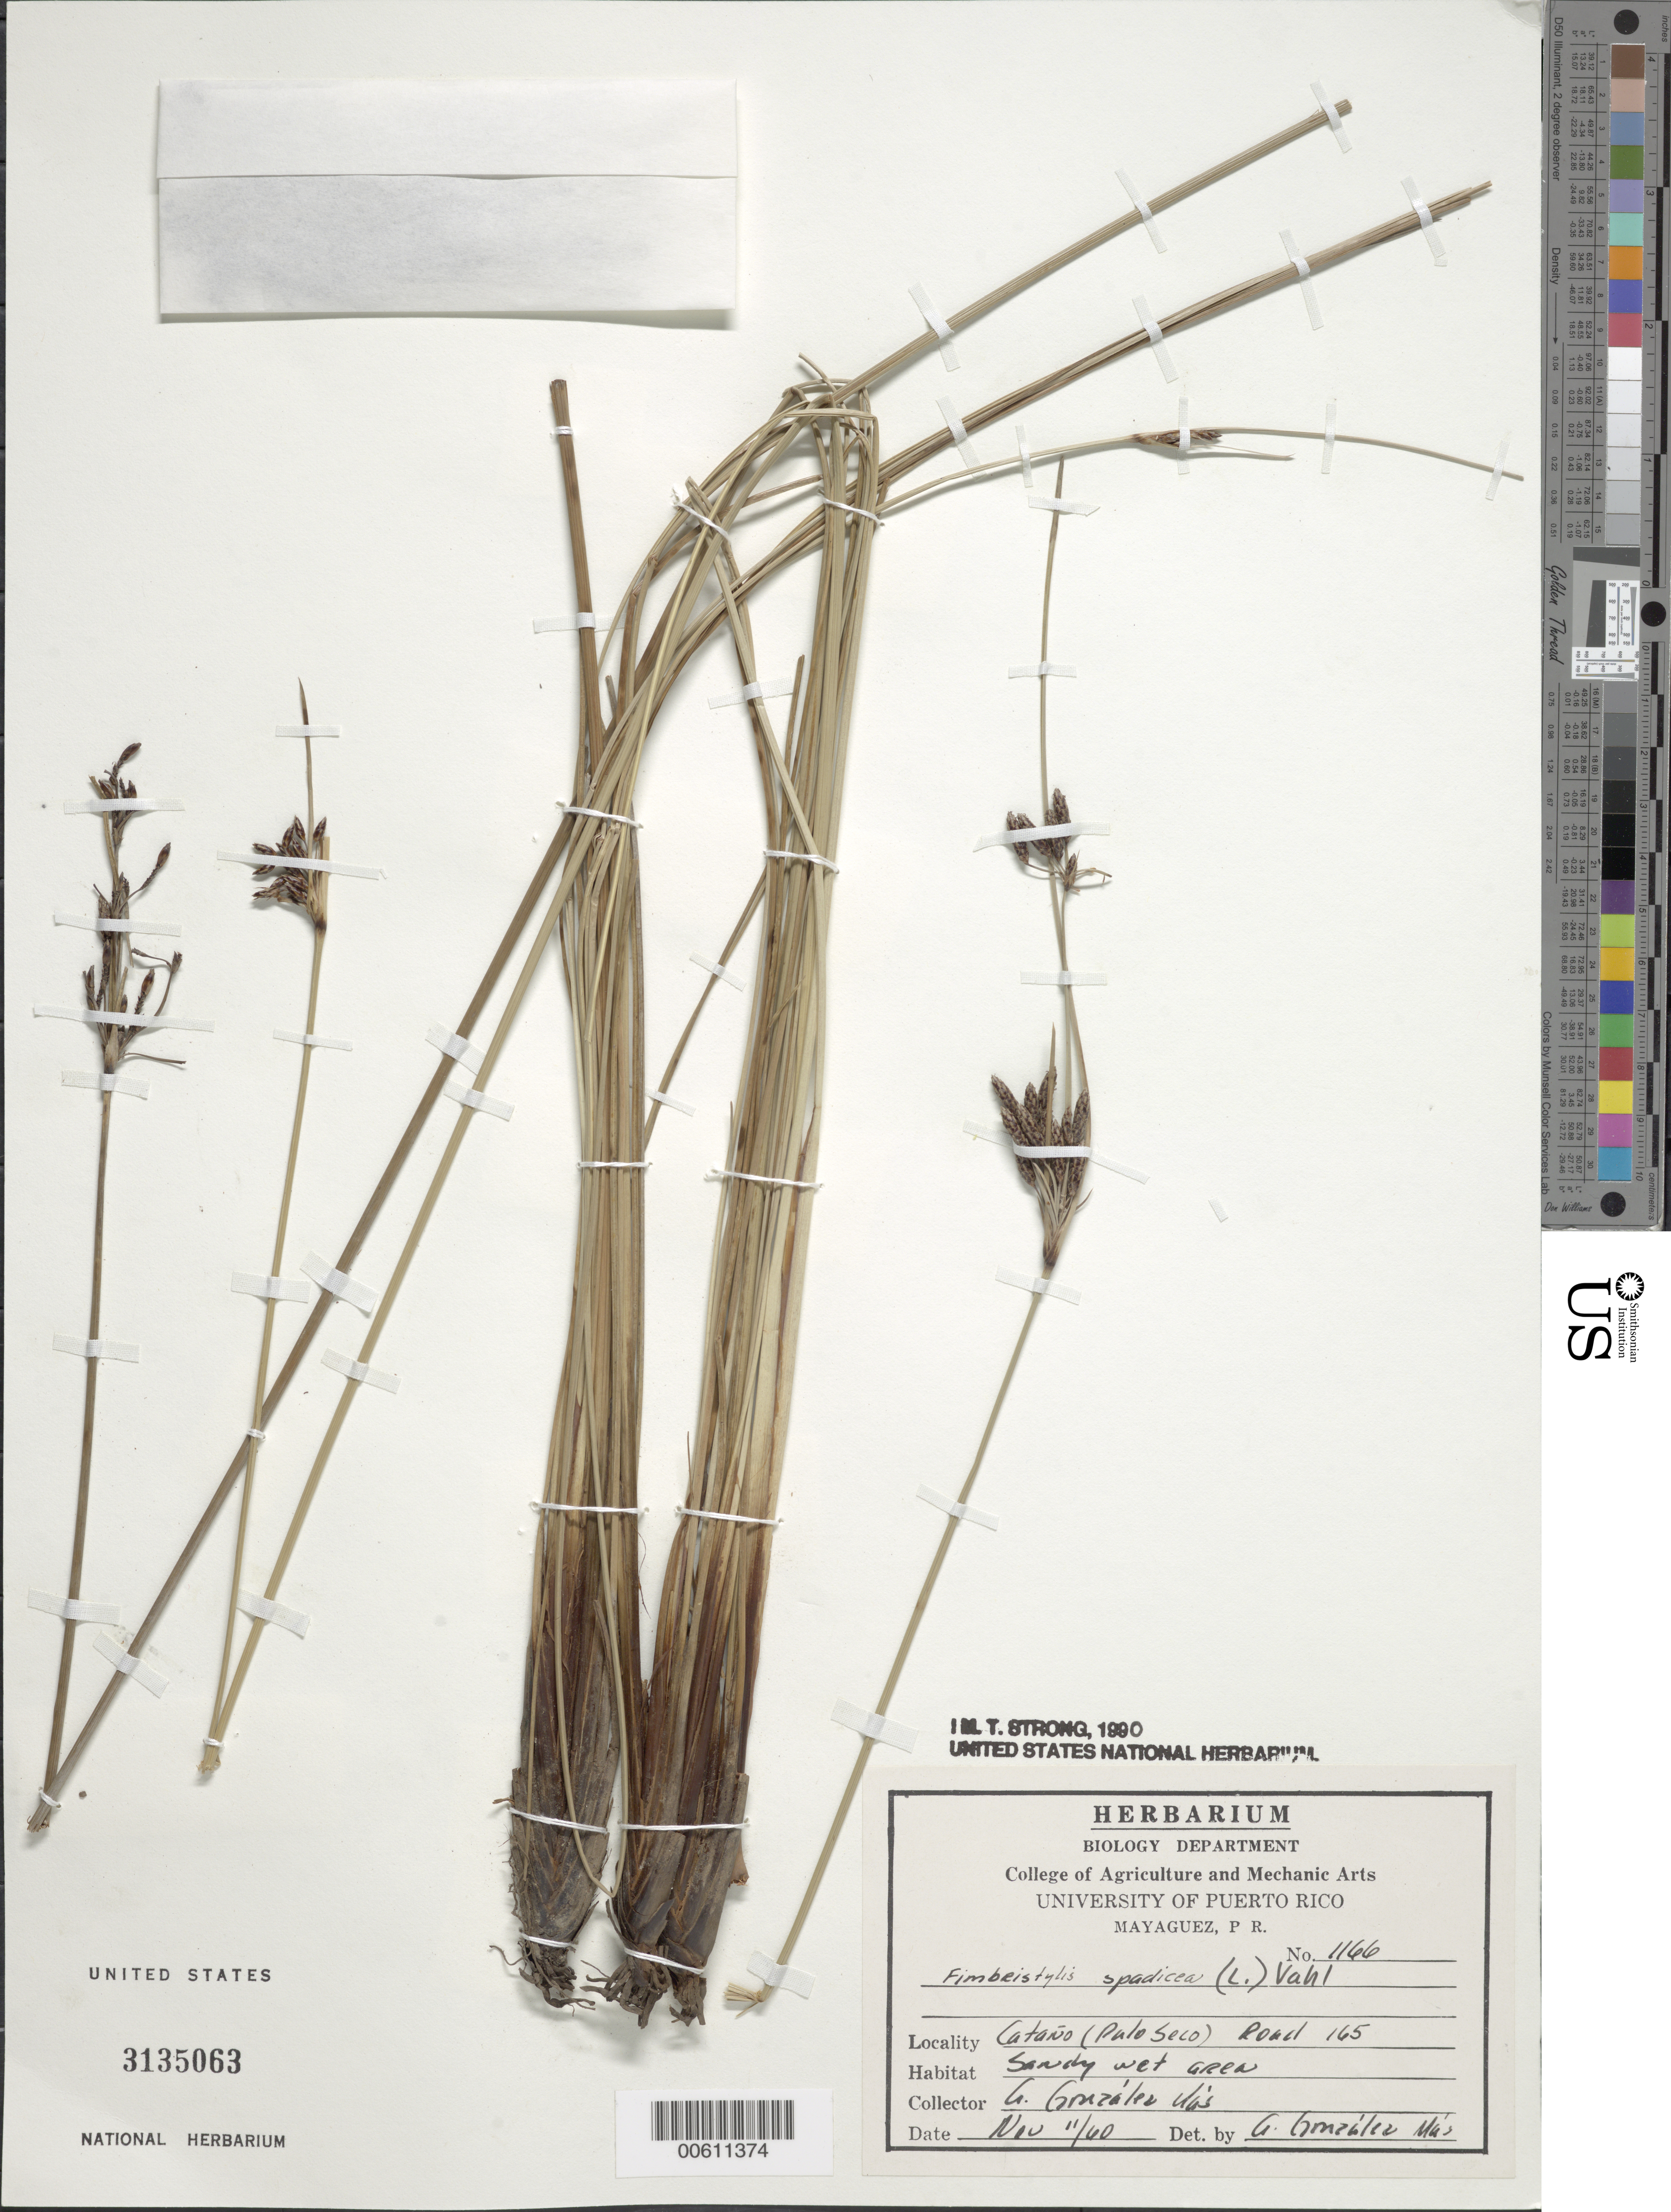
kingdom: Plantae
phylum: Tracheophyta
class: Liliopsida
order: Poales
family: Cyperaceae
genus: Fimbristylis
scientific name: Fimbristylis spadicea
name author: (L.) Vahl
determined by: Strong, M. T., (US), Smithsonian Institution - National Museum of Natural History (UNITED STATES)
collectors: A. González Más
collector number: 1166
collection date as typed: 11 Nov 1960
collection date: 1960-11-11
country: Puerto Rico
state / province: Cataño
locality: Cataño (Palo Seco): Rd. 165.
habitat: Sandy wet area.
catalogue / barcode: US 3135063